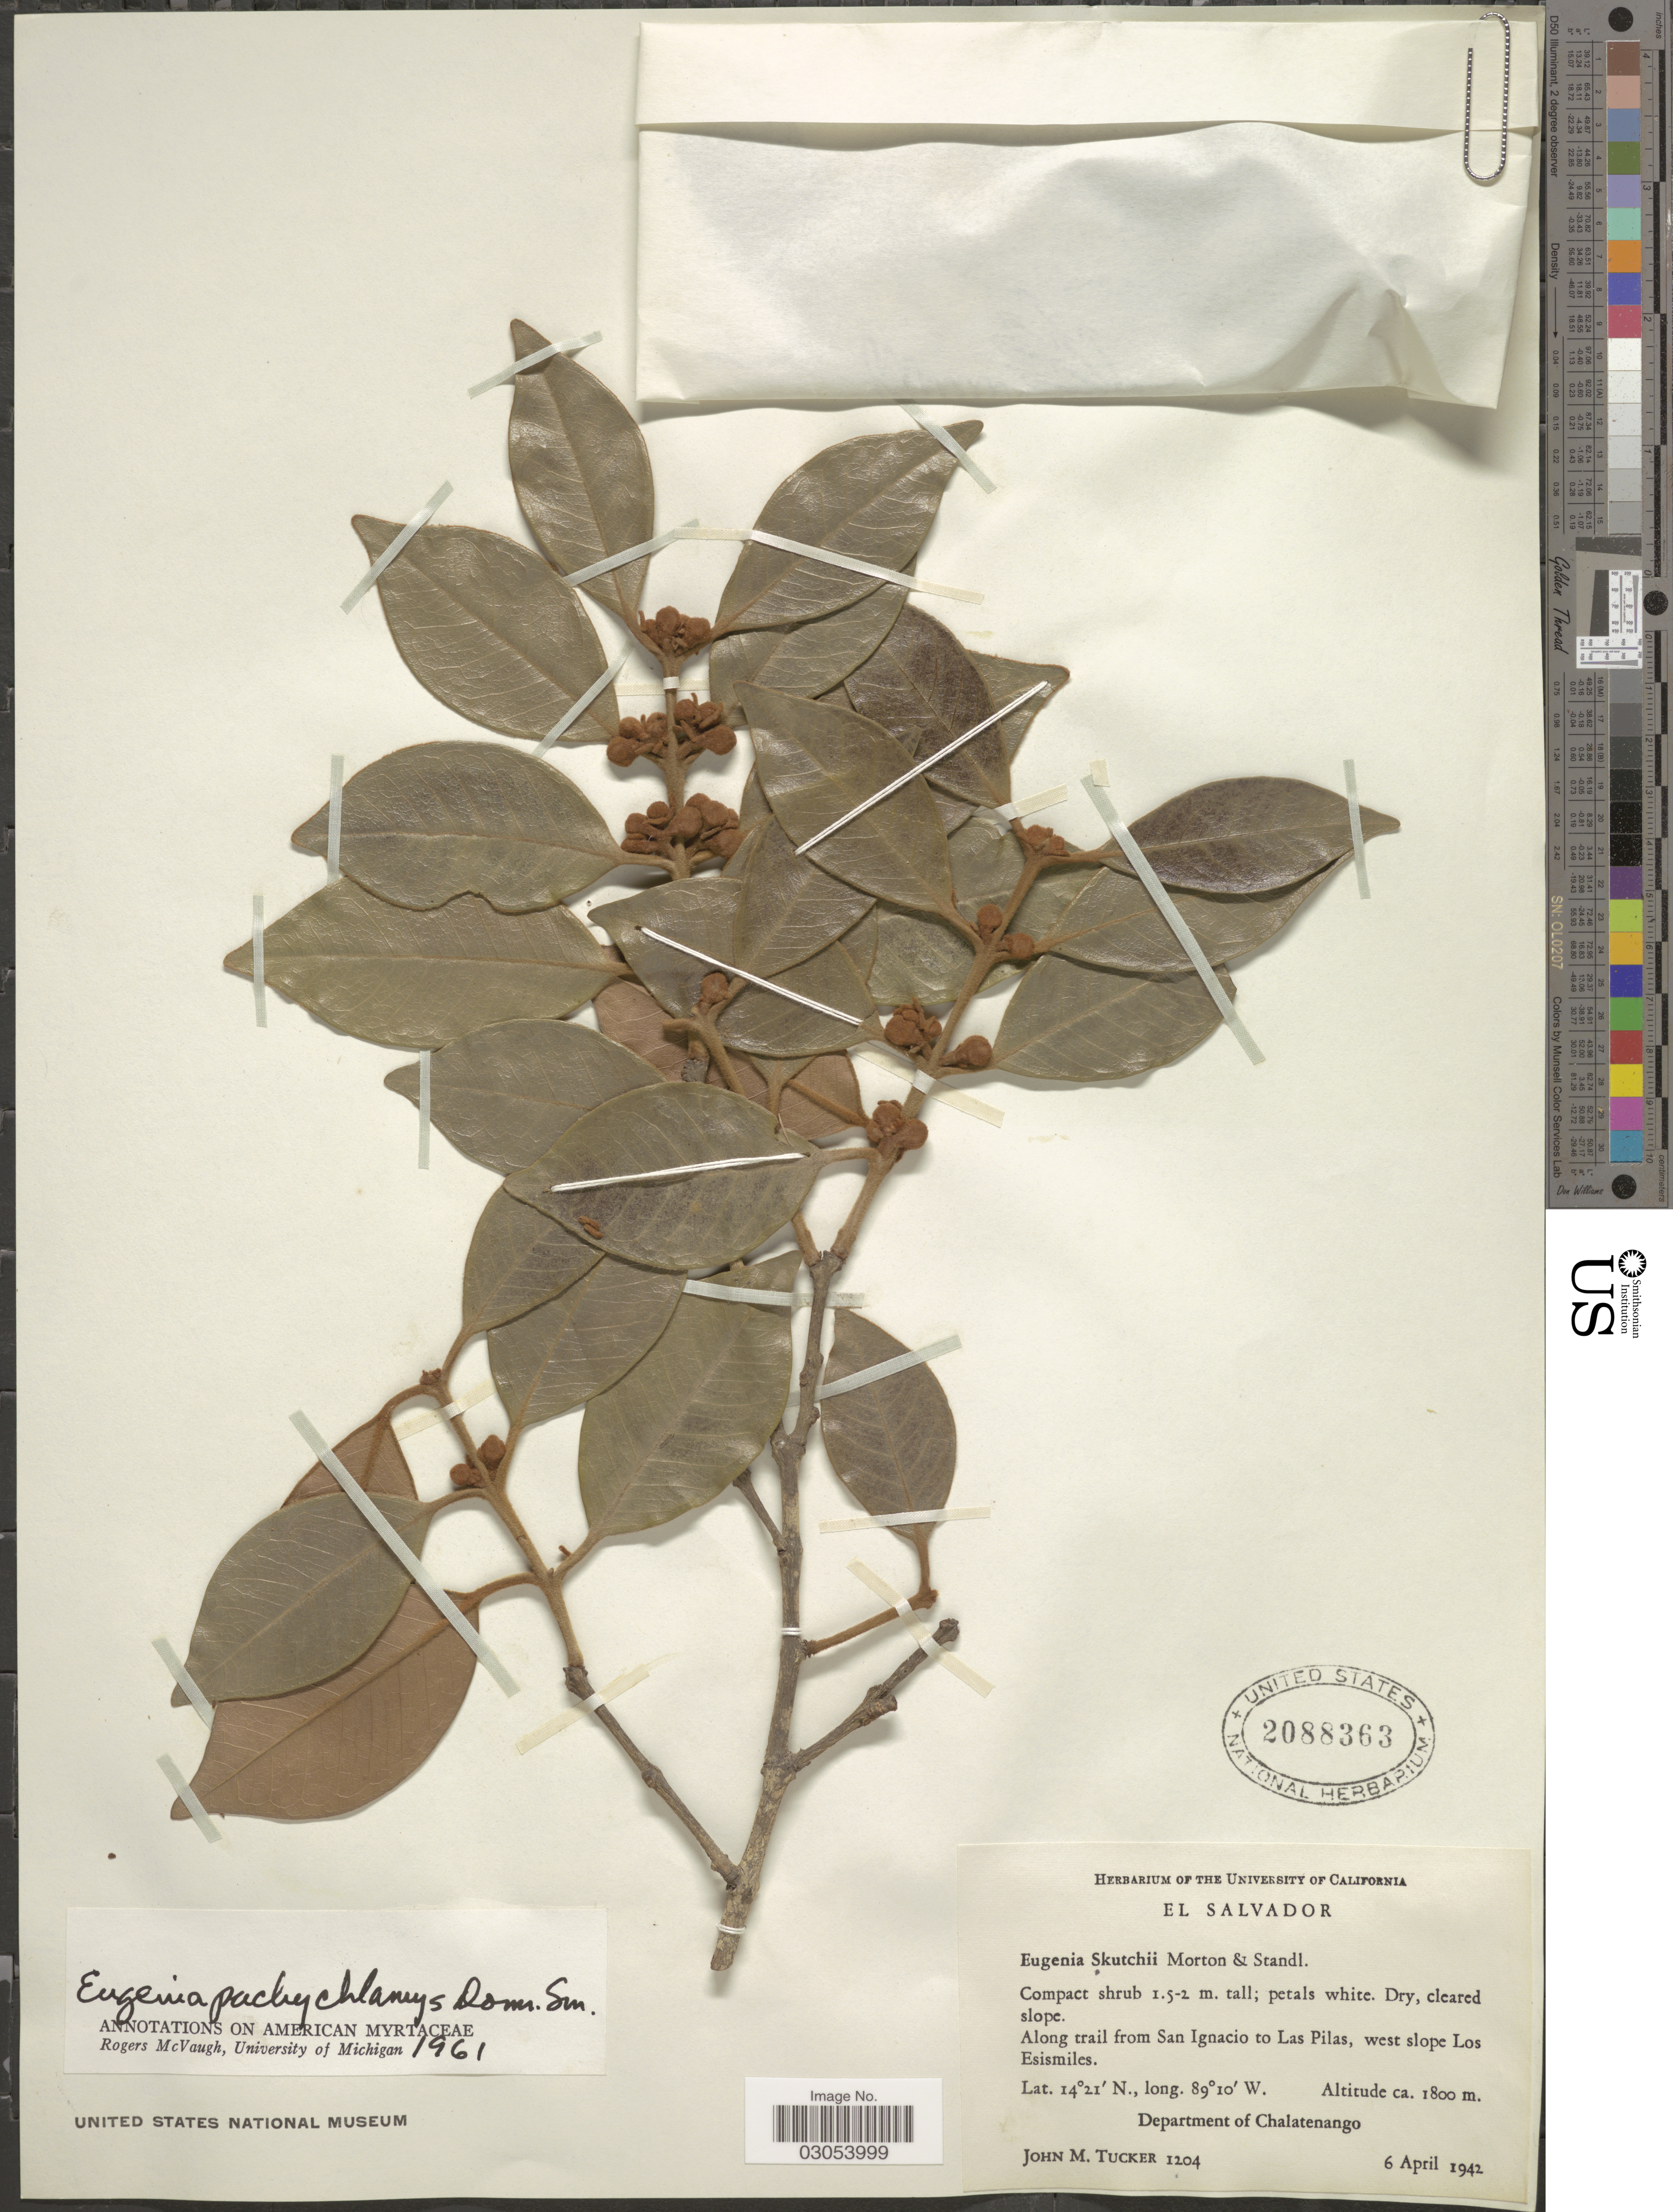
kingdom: Plantae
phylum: Tracheophyta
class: Magnoliopsida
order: Myrtales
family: Myrtaceae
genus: Eugenia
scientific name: Eugenia pachychlamys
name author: Donn. Sm.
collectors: J. M. Tucker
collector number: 1204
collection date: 1942-04-06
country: El Salvador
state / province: Chalatenango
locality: Along trail from San Ignacio to Las Pilas, west slope Los Esismiles.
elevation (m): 1800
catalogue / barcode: US 2088363